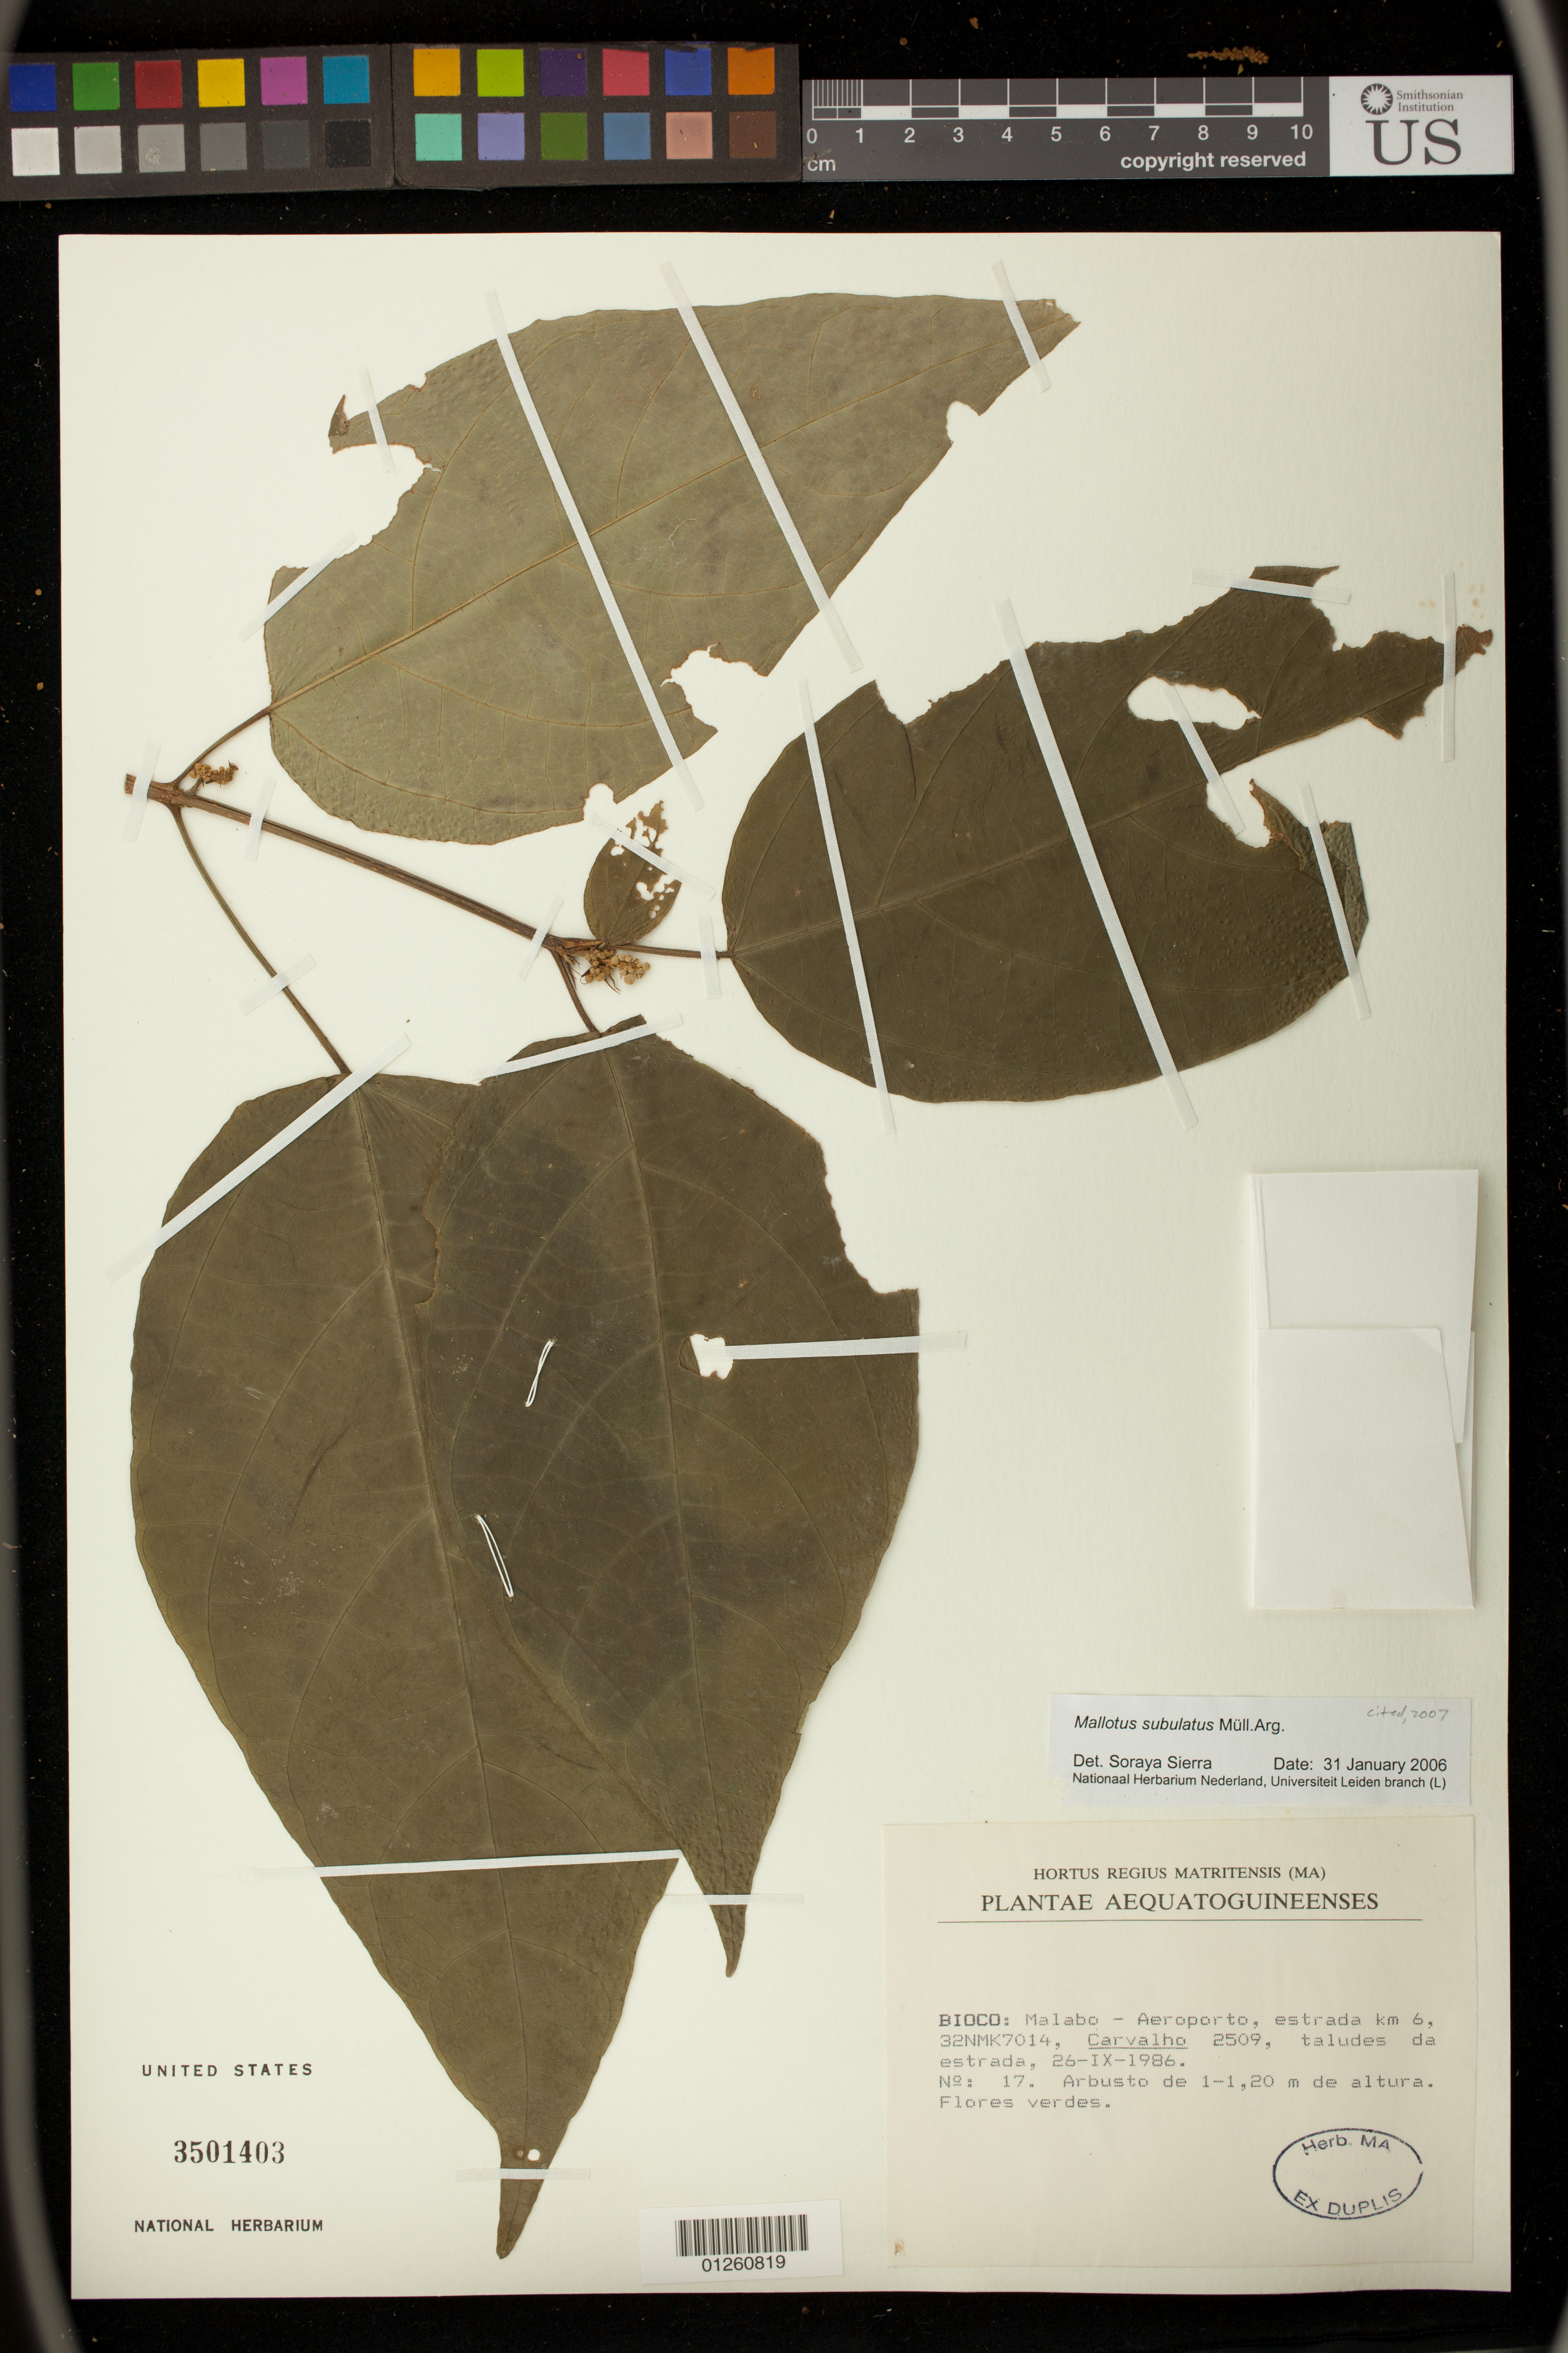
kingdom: Plantae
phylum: Tracheophyta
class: Magnoliopsida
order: Malpighiales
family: Euphorbiaceae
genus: Mallotus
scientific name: Mallotus subulatus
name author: Müll. Arg.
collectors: Carvalho, --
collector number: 2509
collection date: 1986-09-26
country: Equatorial Guinea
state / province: Bioko Norte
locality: Bioco: Malabo-Aeroporto, estrada km 6, 32NMK7014.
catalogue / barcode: US 3501403